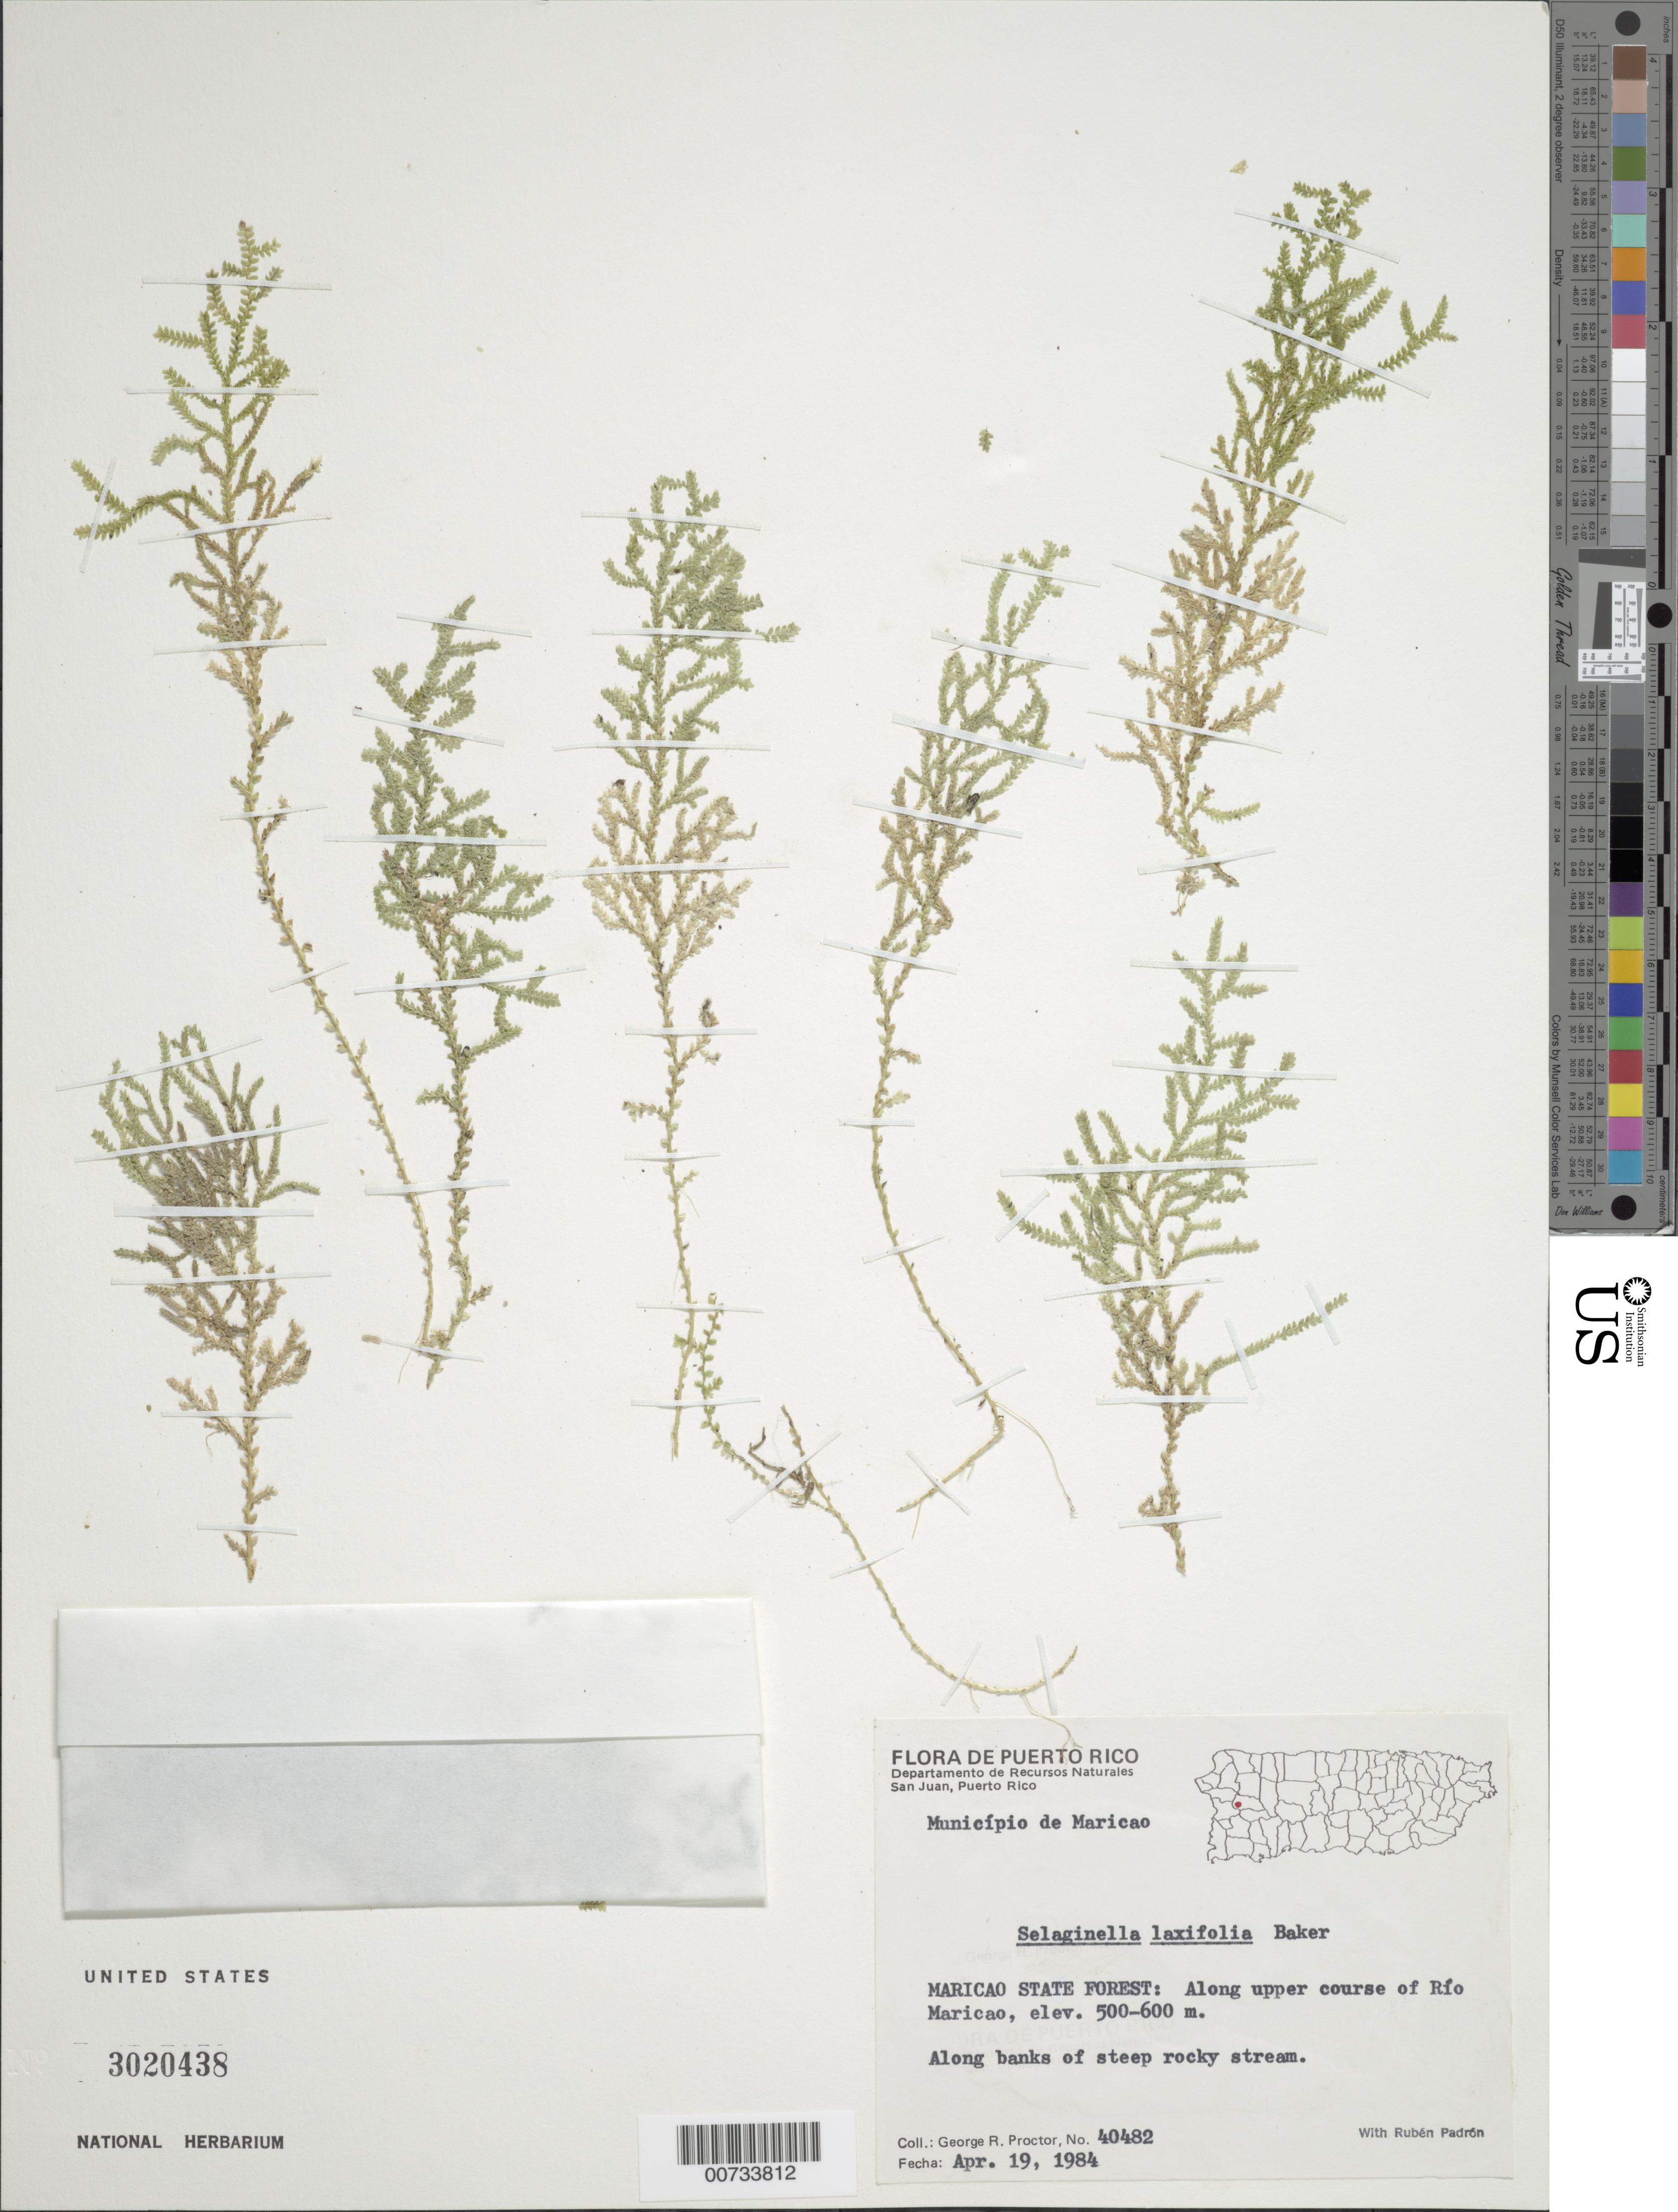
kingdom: Plantae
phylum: Tracheophyta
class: Lycopodiopsida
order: Selaginellales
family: Selaginellaceae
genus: Selaginella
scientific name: Selaginella laxifolia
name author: Baker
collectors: G. R. Proctor & R. Padrón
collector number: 40482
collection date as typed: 19 Apr 1984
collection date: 1984-04-19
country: Puerto Rico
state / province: Maricao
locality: Maricao State Forest: along upper course of Rio Maricao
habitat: Along banks of steep rocky stream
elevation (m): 500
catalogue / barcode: US 3020438